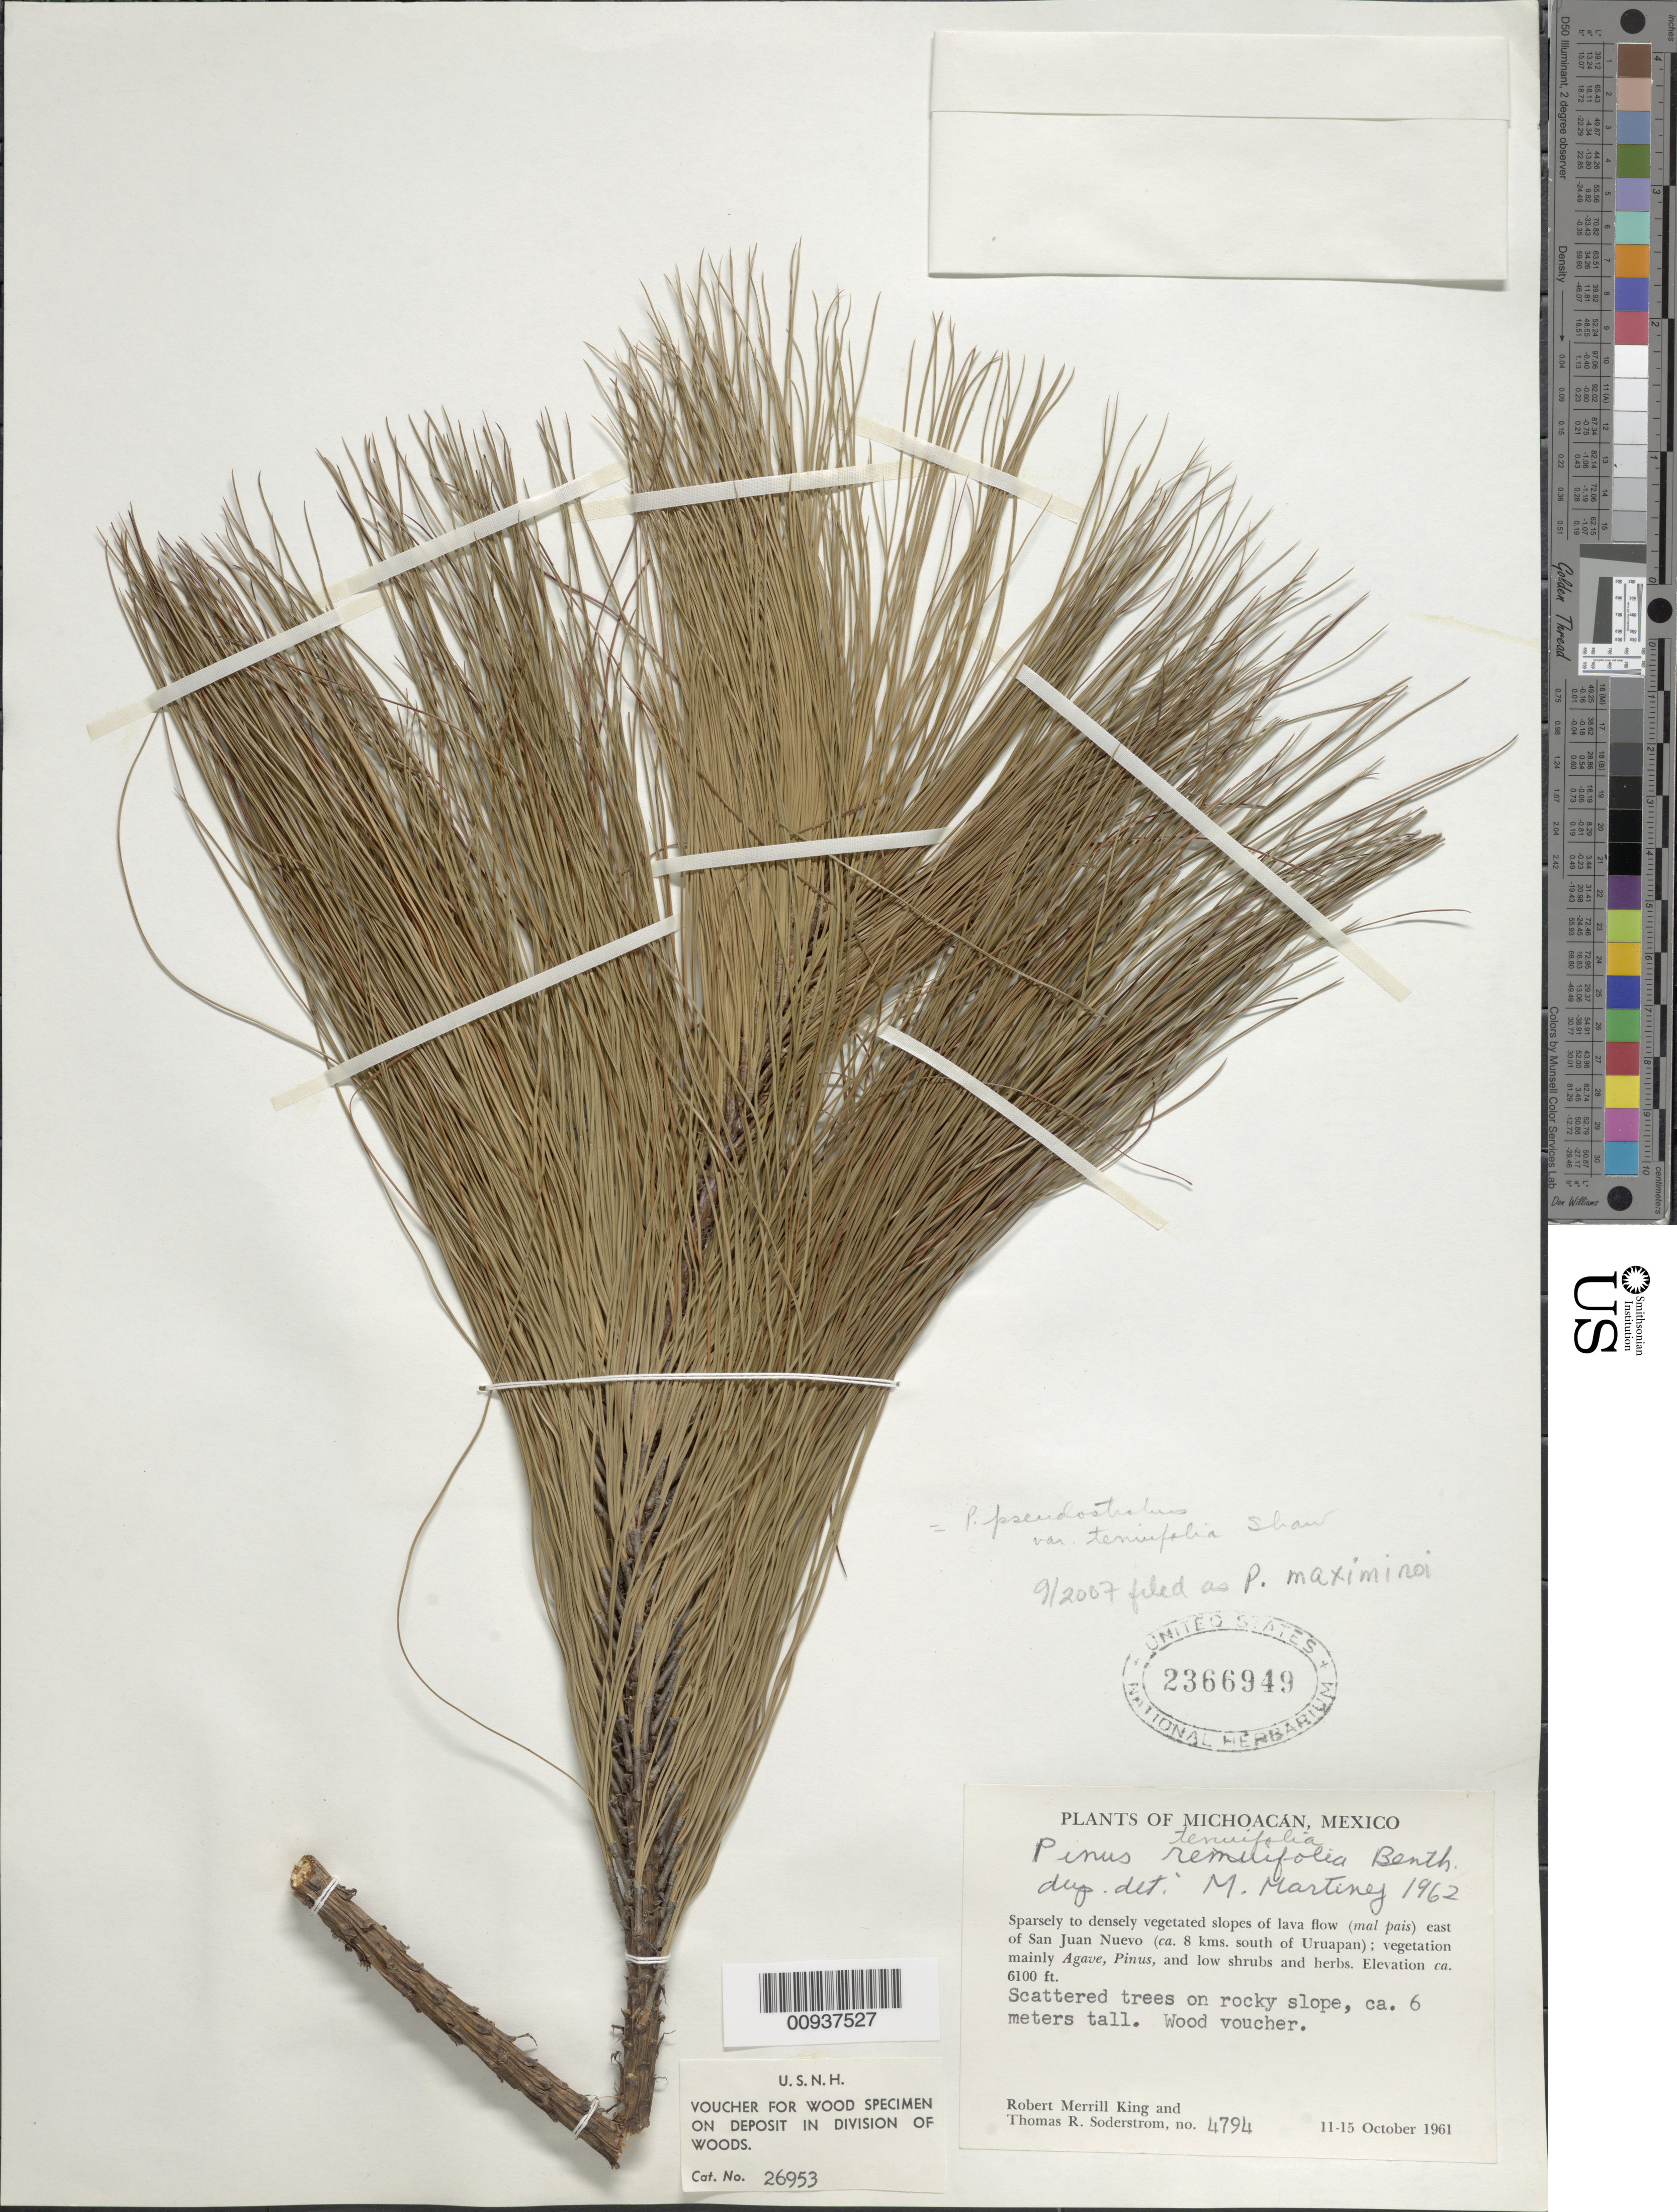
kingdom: Plantae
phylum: Tracheophyta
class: Pinopsida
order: Pinales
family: Pinaceae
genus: Pinus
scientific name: Pinus maximinoi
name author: H.E. Moore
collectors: R. M. King & T. R. Soderstrom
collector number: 4794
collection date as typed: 11 Oct 1961 to 15 Oct 1961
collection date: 1961-10-11/1961-10-15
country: Mexico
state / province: Michoacán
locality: East of San Juan Nuevo (ca. 8 kms. South of Uruapan).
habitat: Scattered trees on rocky slope. Sparsely to densely vegetated slopes of lava flow (mal pais); vegetation mainly Agave, Pinus, and low shrubs and herbs.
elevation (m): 1859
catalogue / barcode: US 2366949